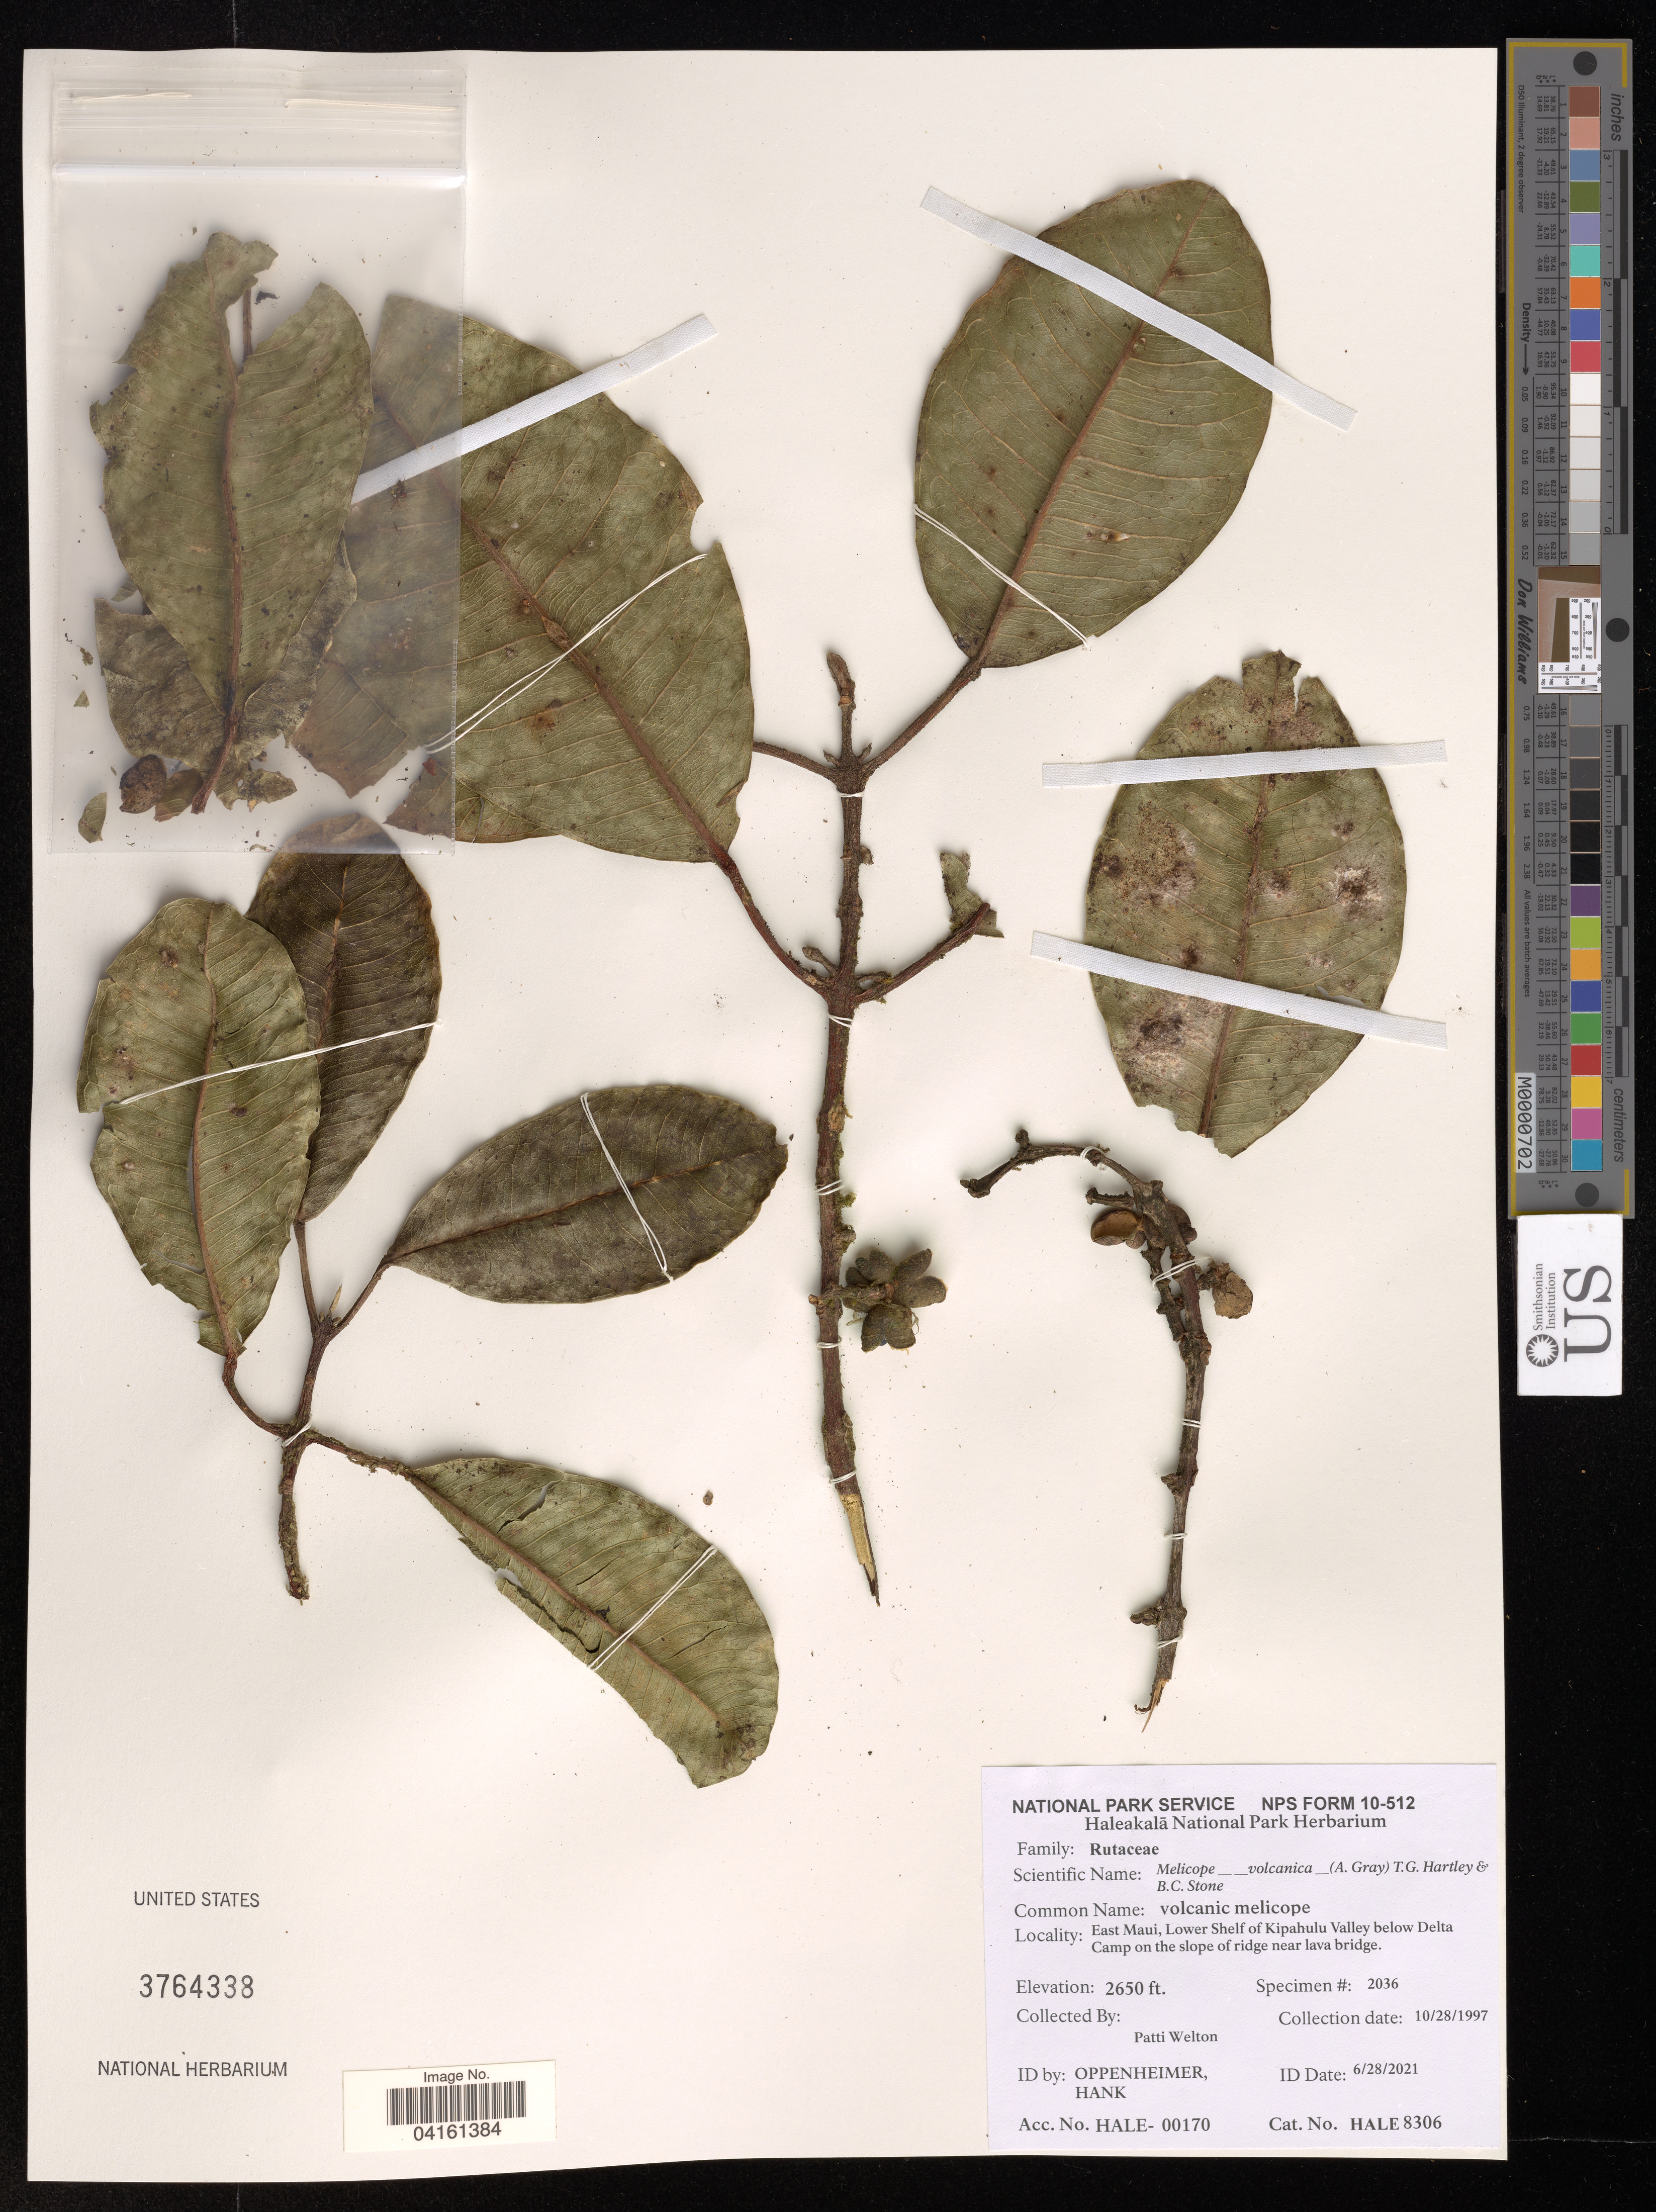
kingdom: Plantae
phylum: Tracheophyta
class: Magnoliopsida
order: Sapindales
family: Rutaceae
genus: Melicope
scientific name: Melicope volcanica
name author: (A. Gray) T.G. Hartley & B.C. Stone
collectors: P. Welton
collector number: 2036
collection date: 1997-10-28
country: United States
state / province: Hawaii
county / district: Maui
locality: East Maui, Lower Shelf of Kipahulu Valley below Delta Camp on the slope of ridge near lava bridge.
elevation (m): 808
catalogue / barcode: US 3764338